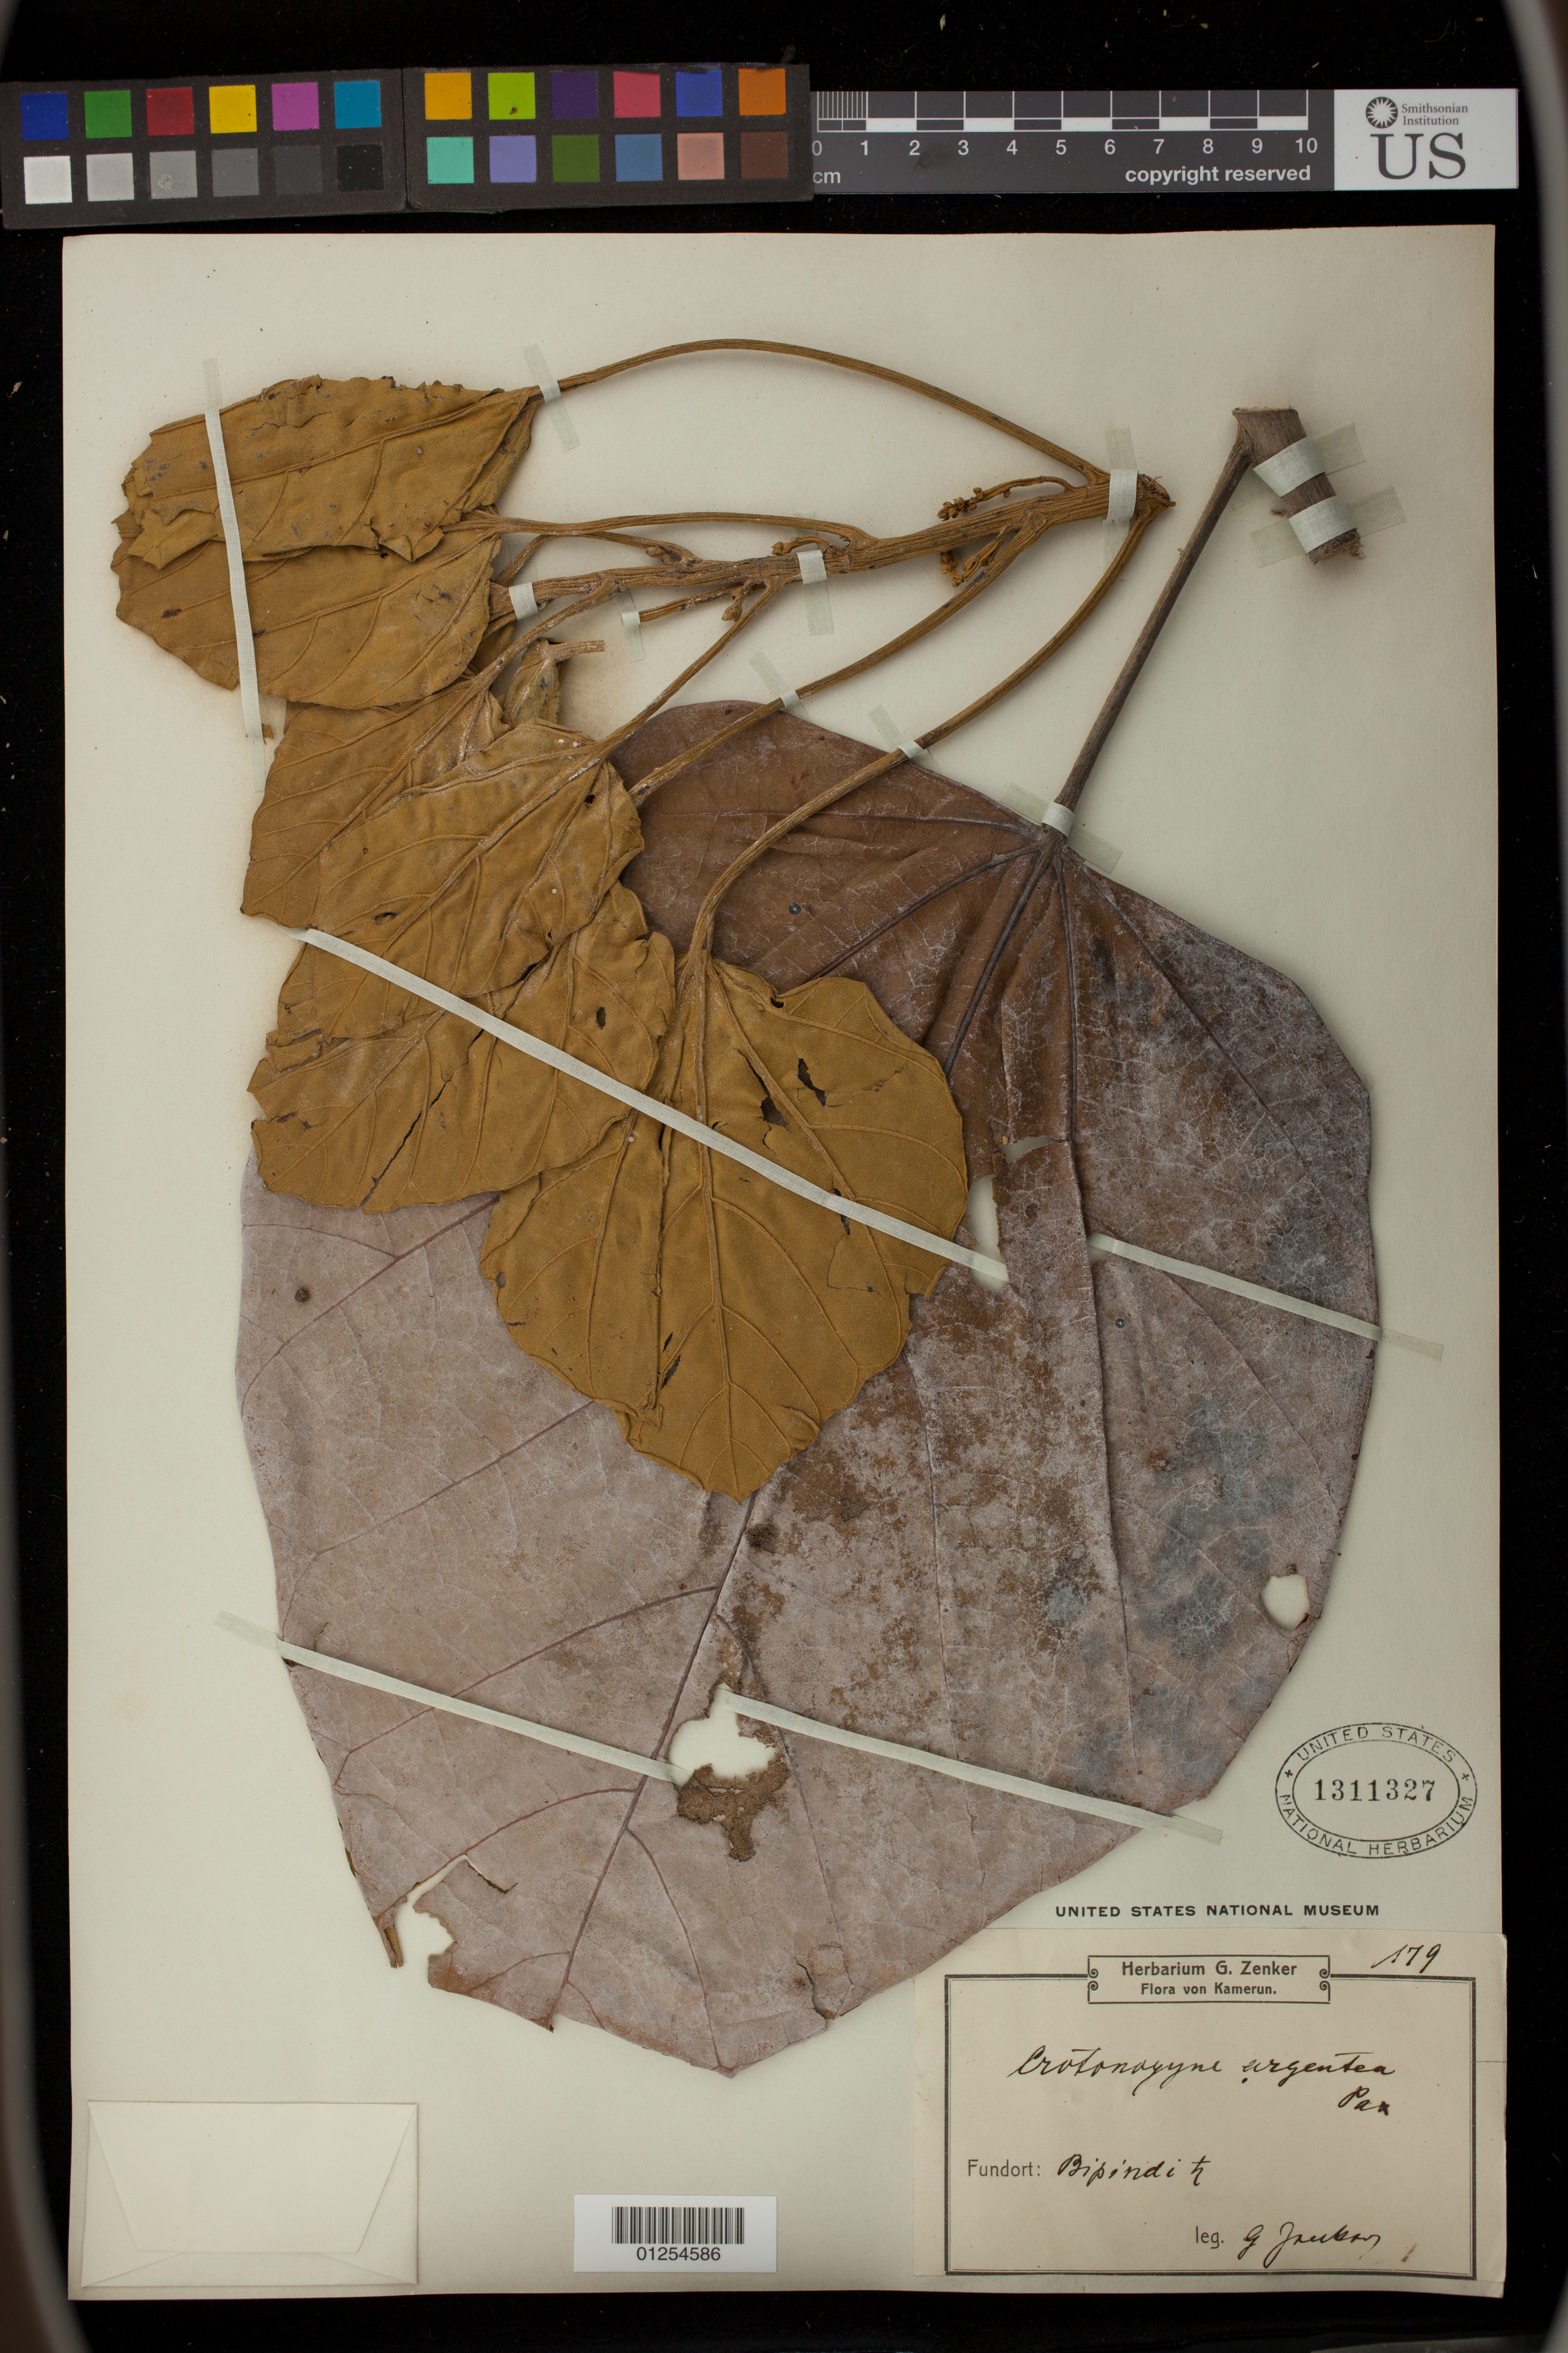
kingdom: Plantae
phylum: Tracheophyta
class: Magnoliopsida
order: Malpighiales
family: Euphorbiaceae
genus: Cyrtogonone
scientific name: Cyrtogonone argentea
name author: (Pax) Prain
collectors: G. A. Zenker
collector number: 179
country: Cameroon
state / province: Sud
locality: Bipindi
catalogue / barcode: US 1311327